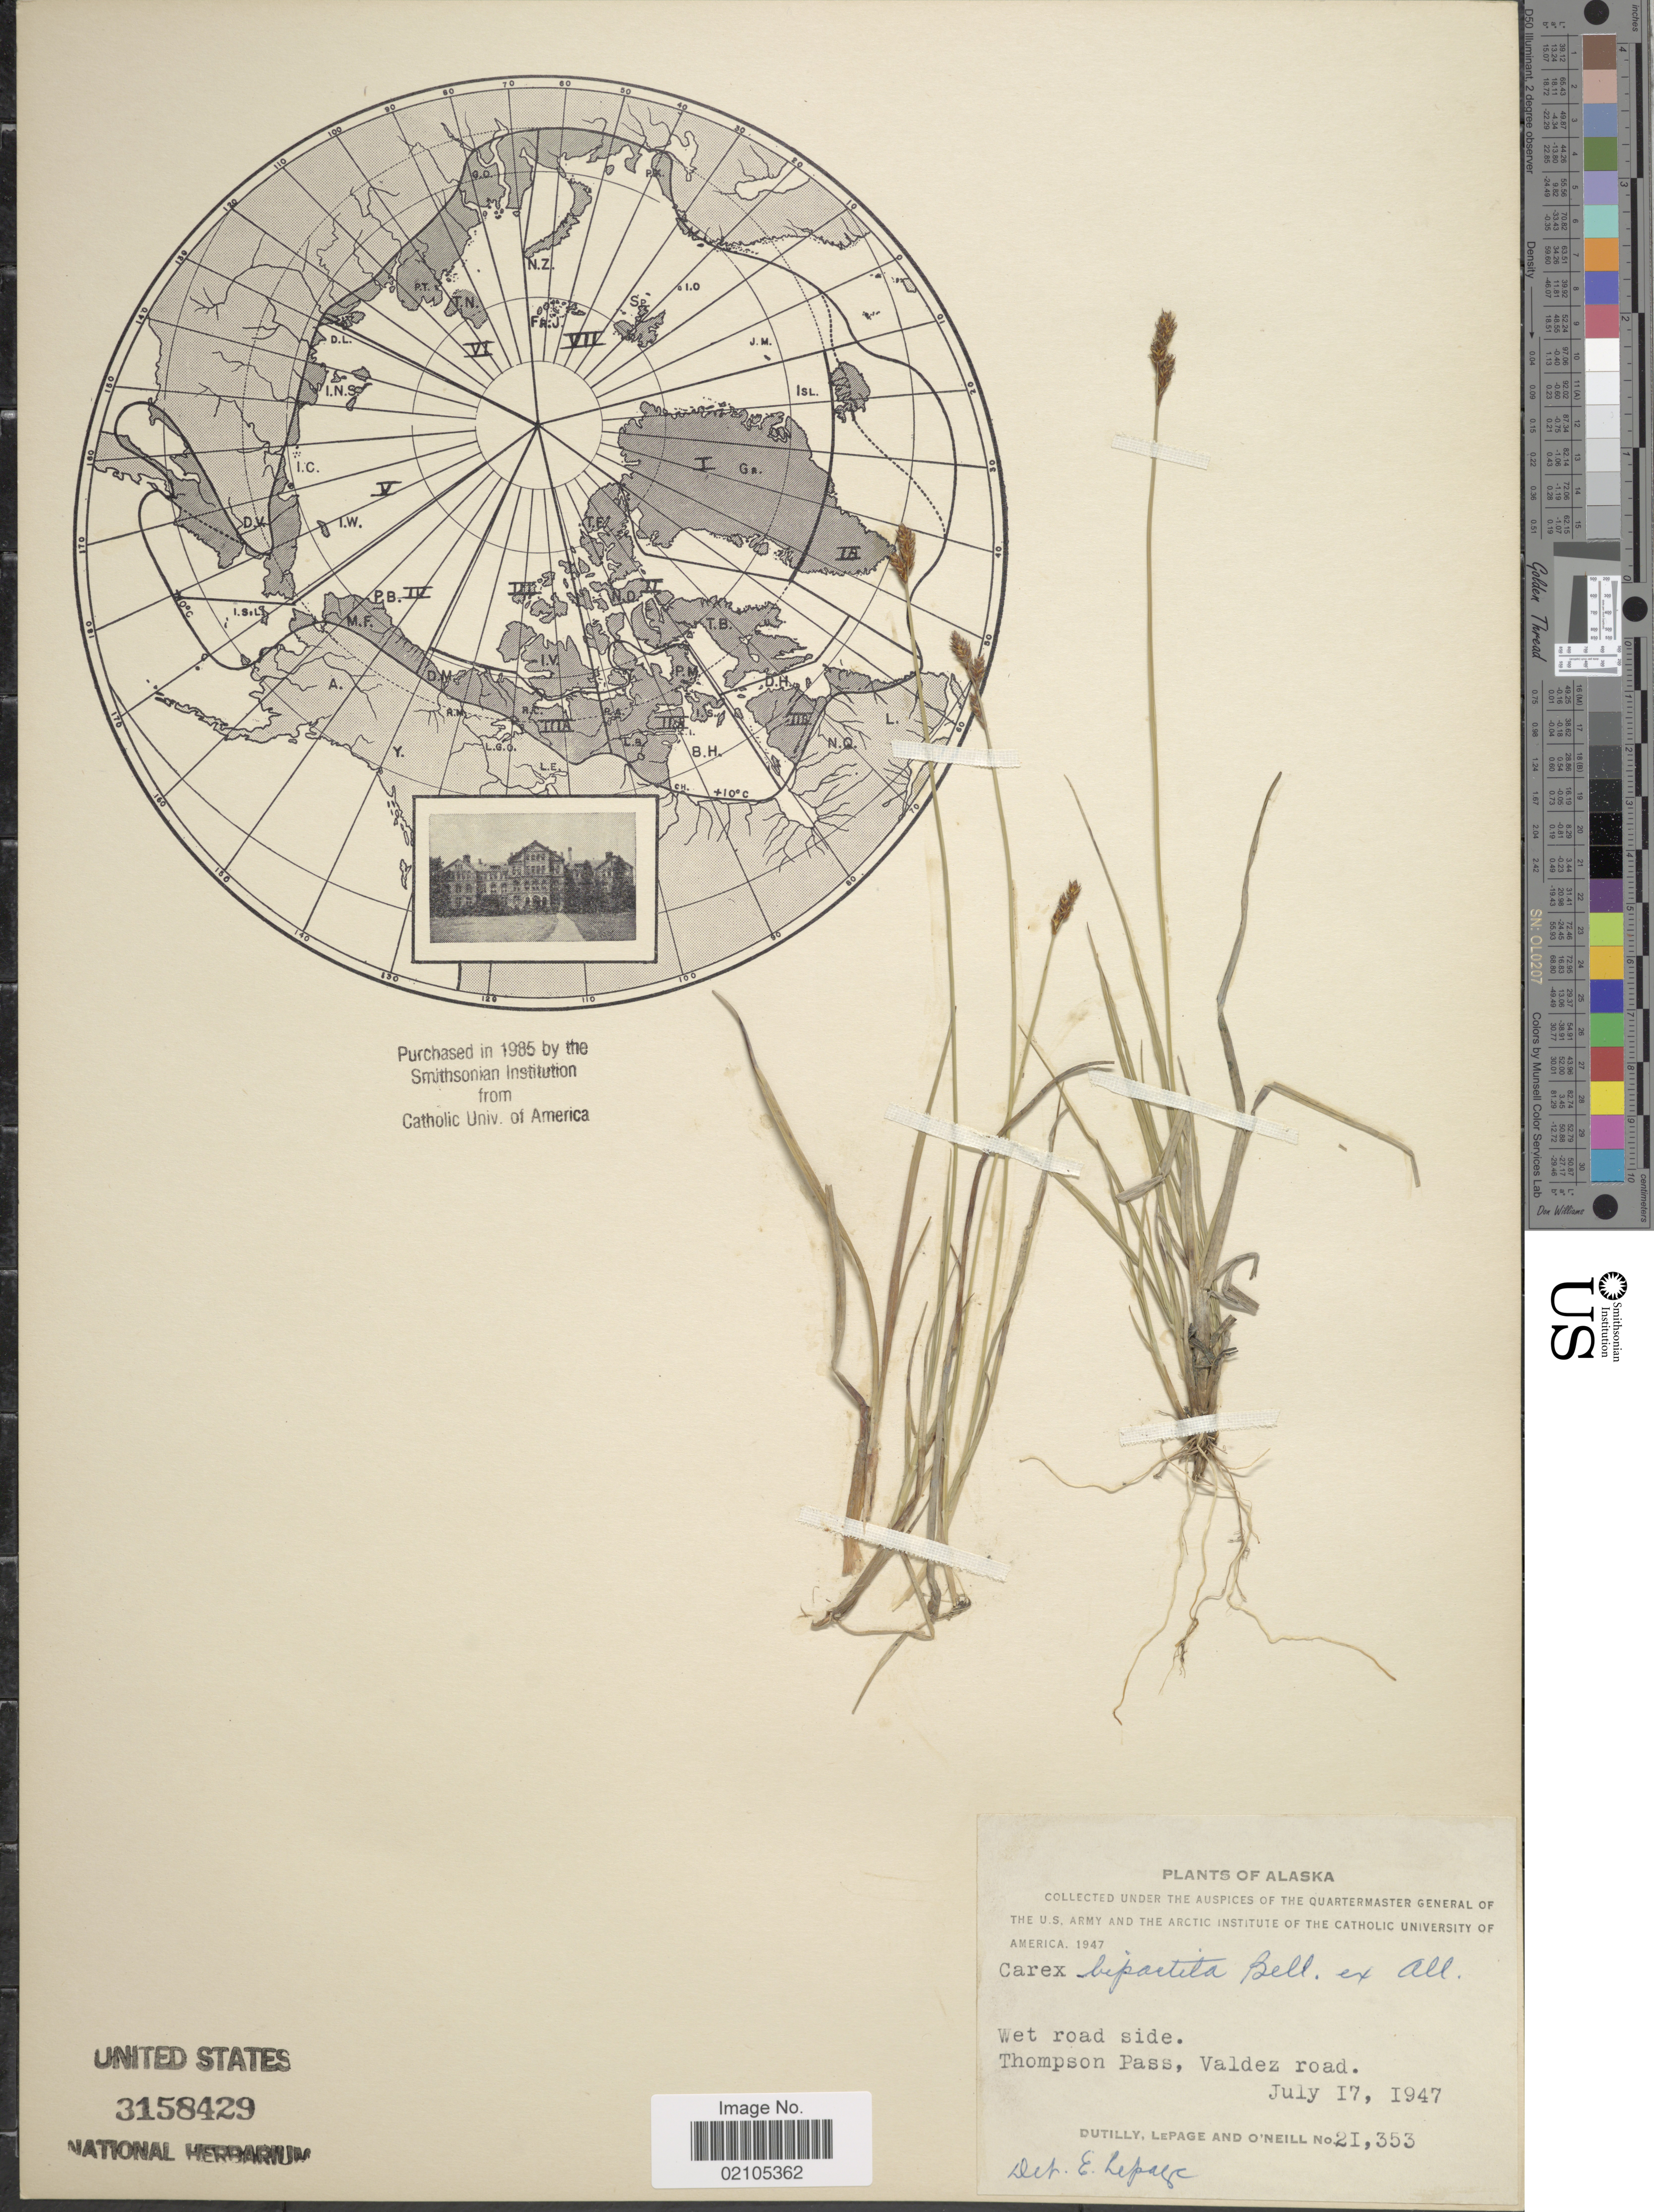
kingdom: Plantae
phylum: Tracheophyta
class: Liliopsida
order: Poales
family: Cyperaceae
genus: Carex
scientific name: Carex lachenalii subsp. lachenalii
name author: Schkuhr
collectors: -. Dutilly, -. LePage & O' Neill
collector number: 21353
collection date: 1947-07-17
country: United States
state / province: Alaska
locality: Wet road side. Thompson Pass, Valdez road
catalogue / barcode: US 3158429